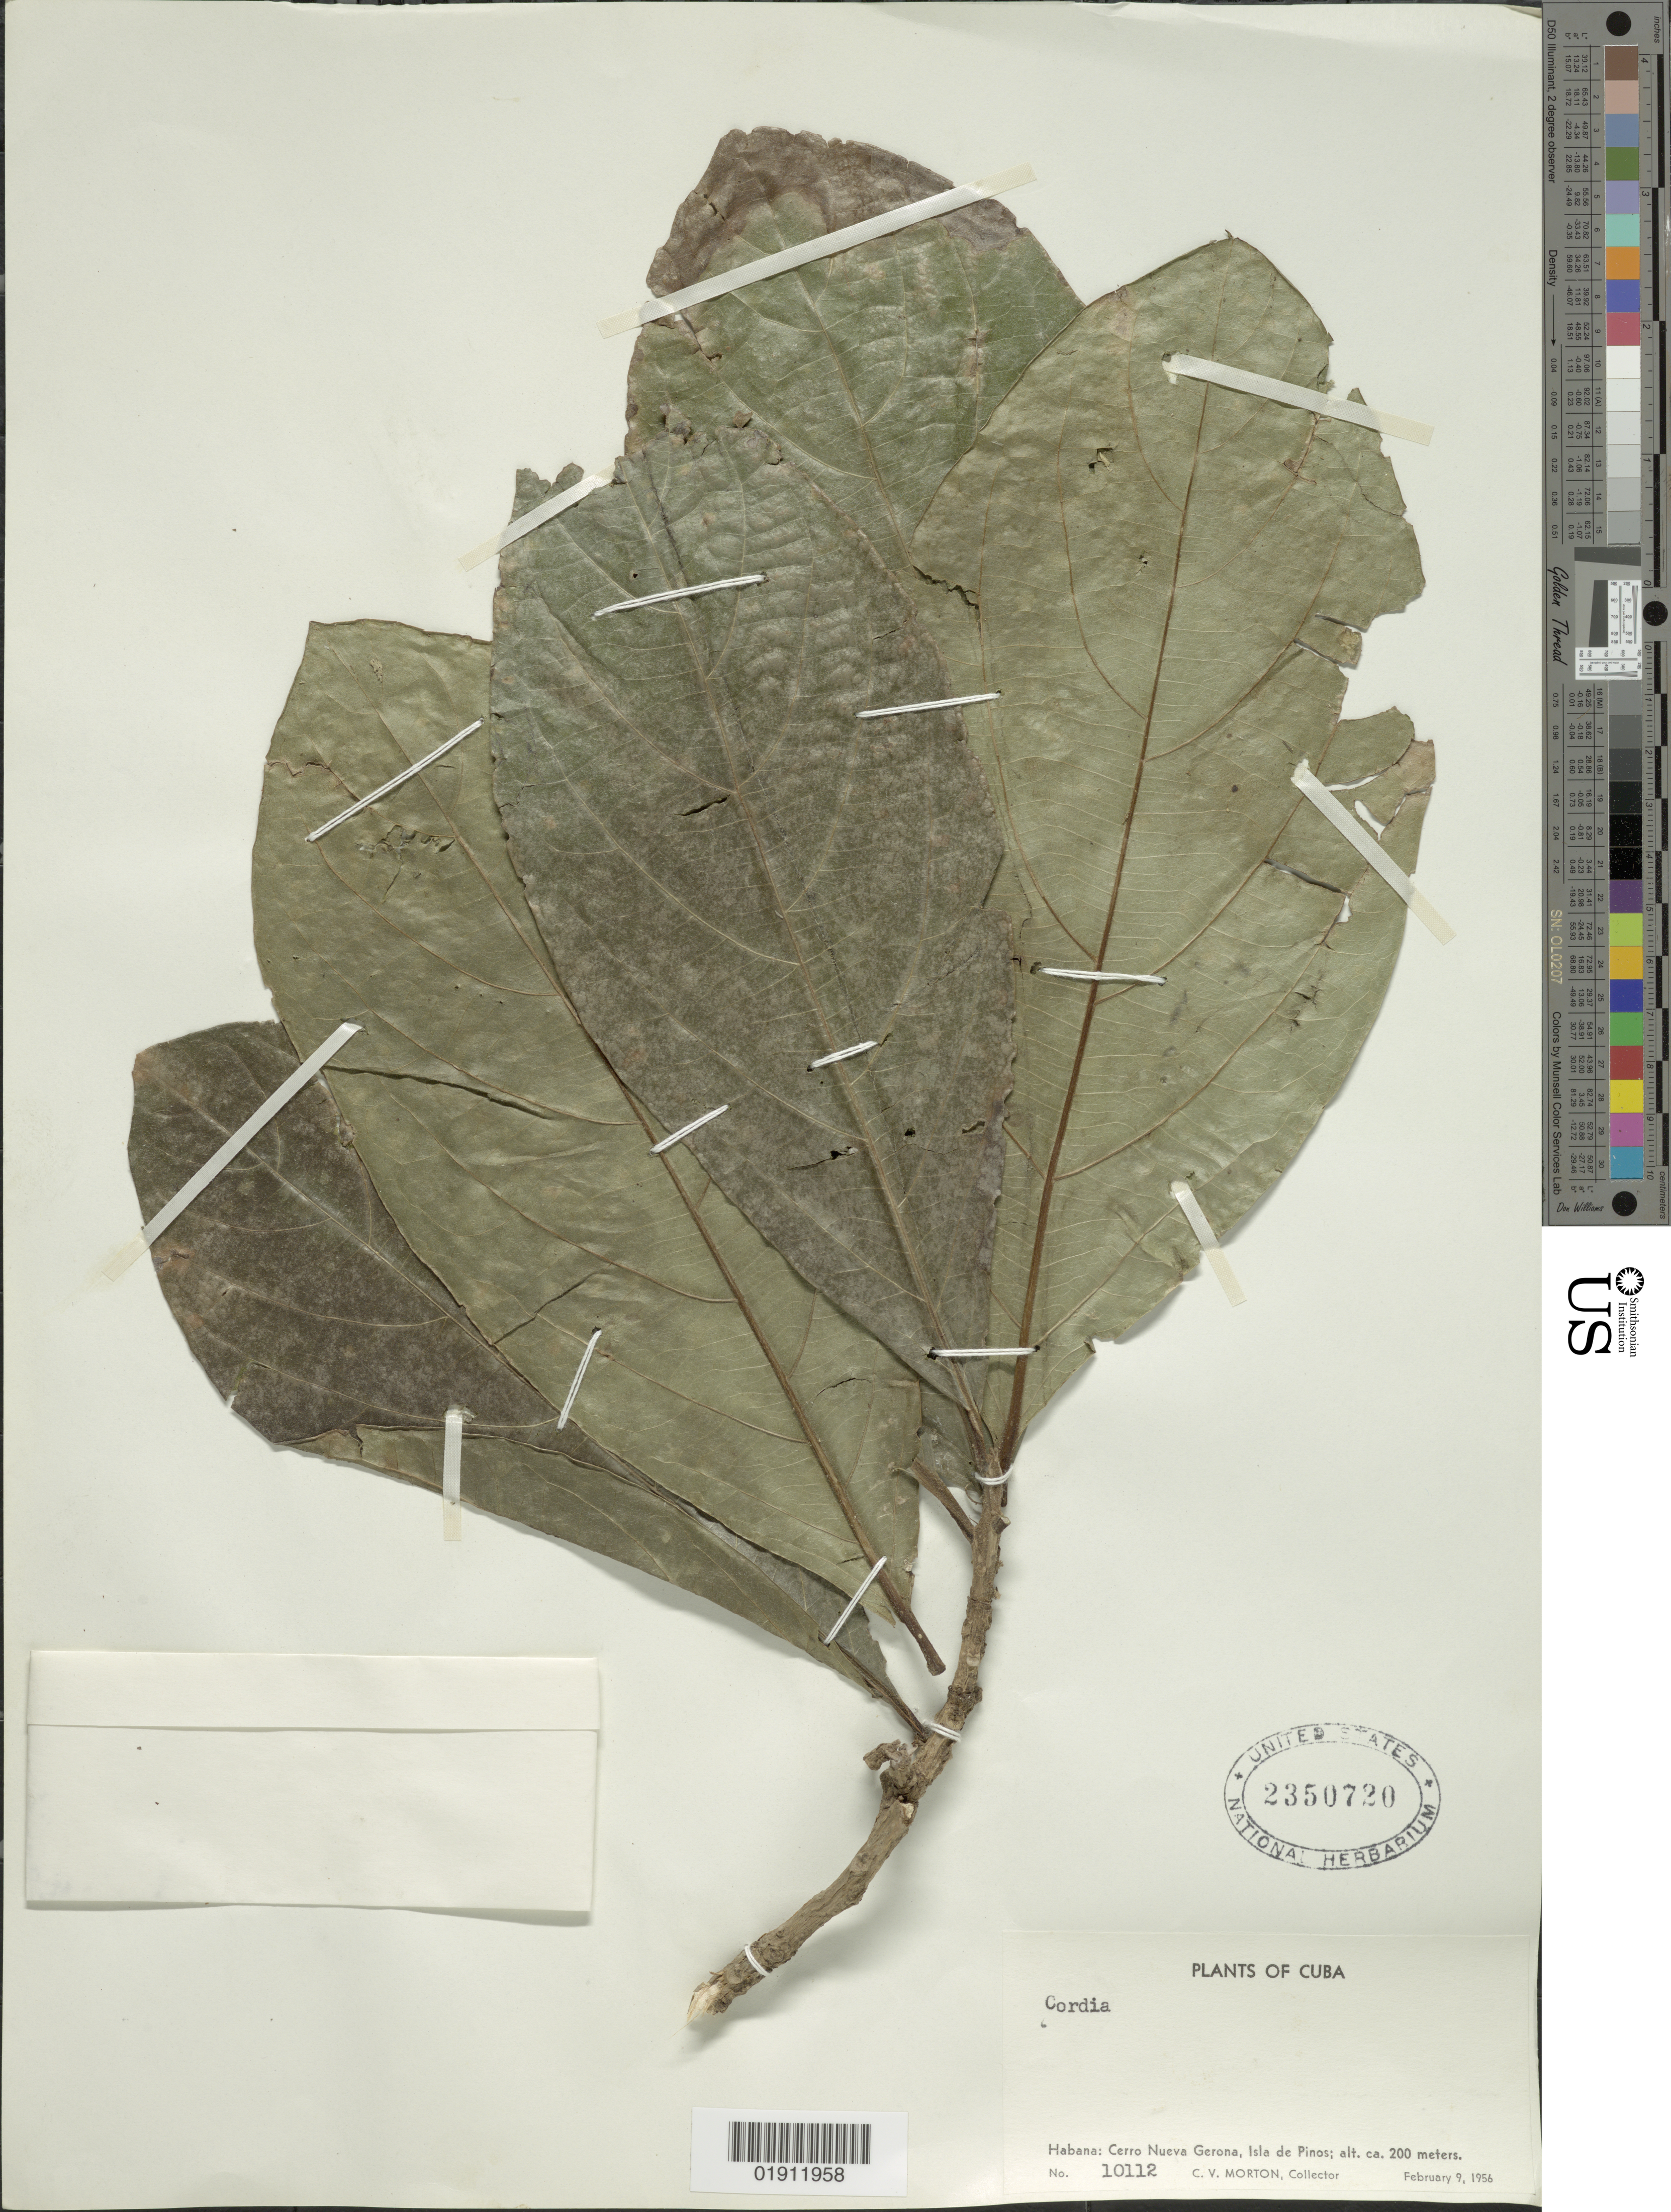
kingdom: Plantae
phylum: Tracheophyta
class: Magnoliopsida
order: Boraginales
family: Cordiaceae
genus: Cordia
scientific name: Cordia sp.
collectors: C. V. Morton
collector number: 10112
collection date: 1956-02-09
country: Cuba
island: Isla de La Juventud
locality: Habana: Cerro Nueva Gerona, Isla de Pinos [Isla de la Juventud]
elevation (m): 200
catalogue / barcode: US 2350720